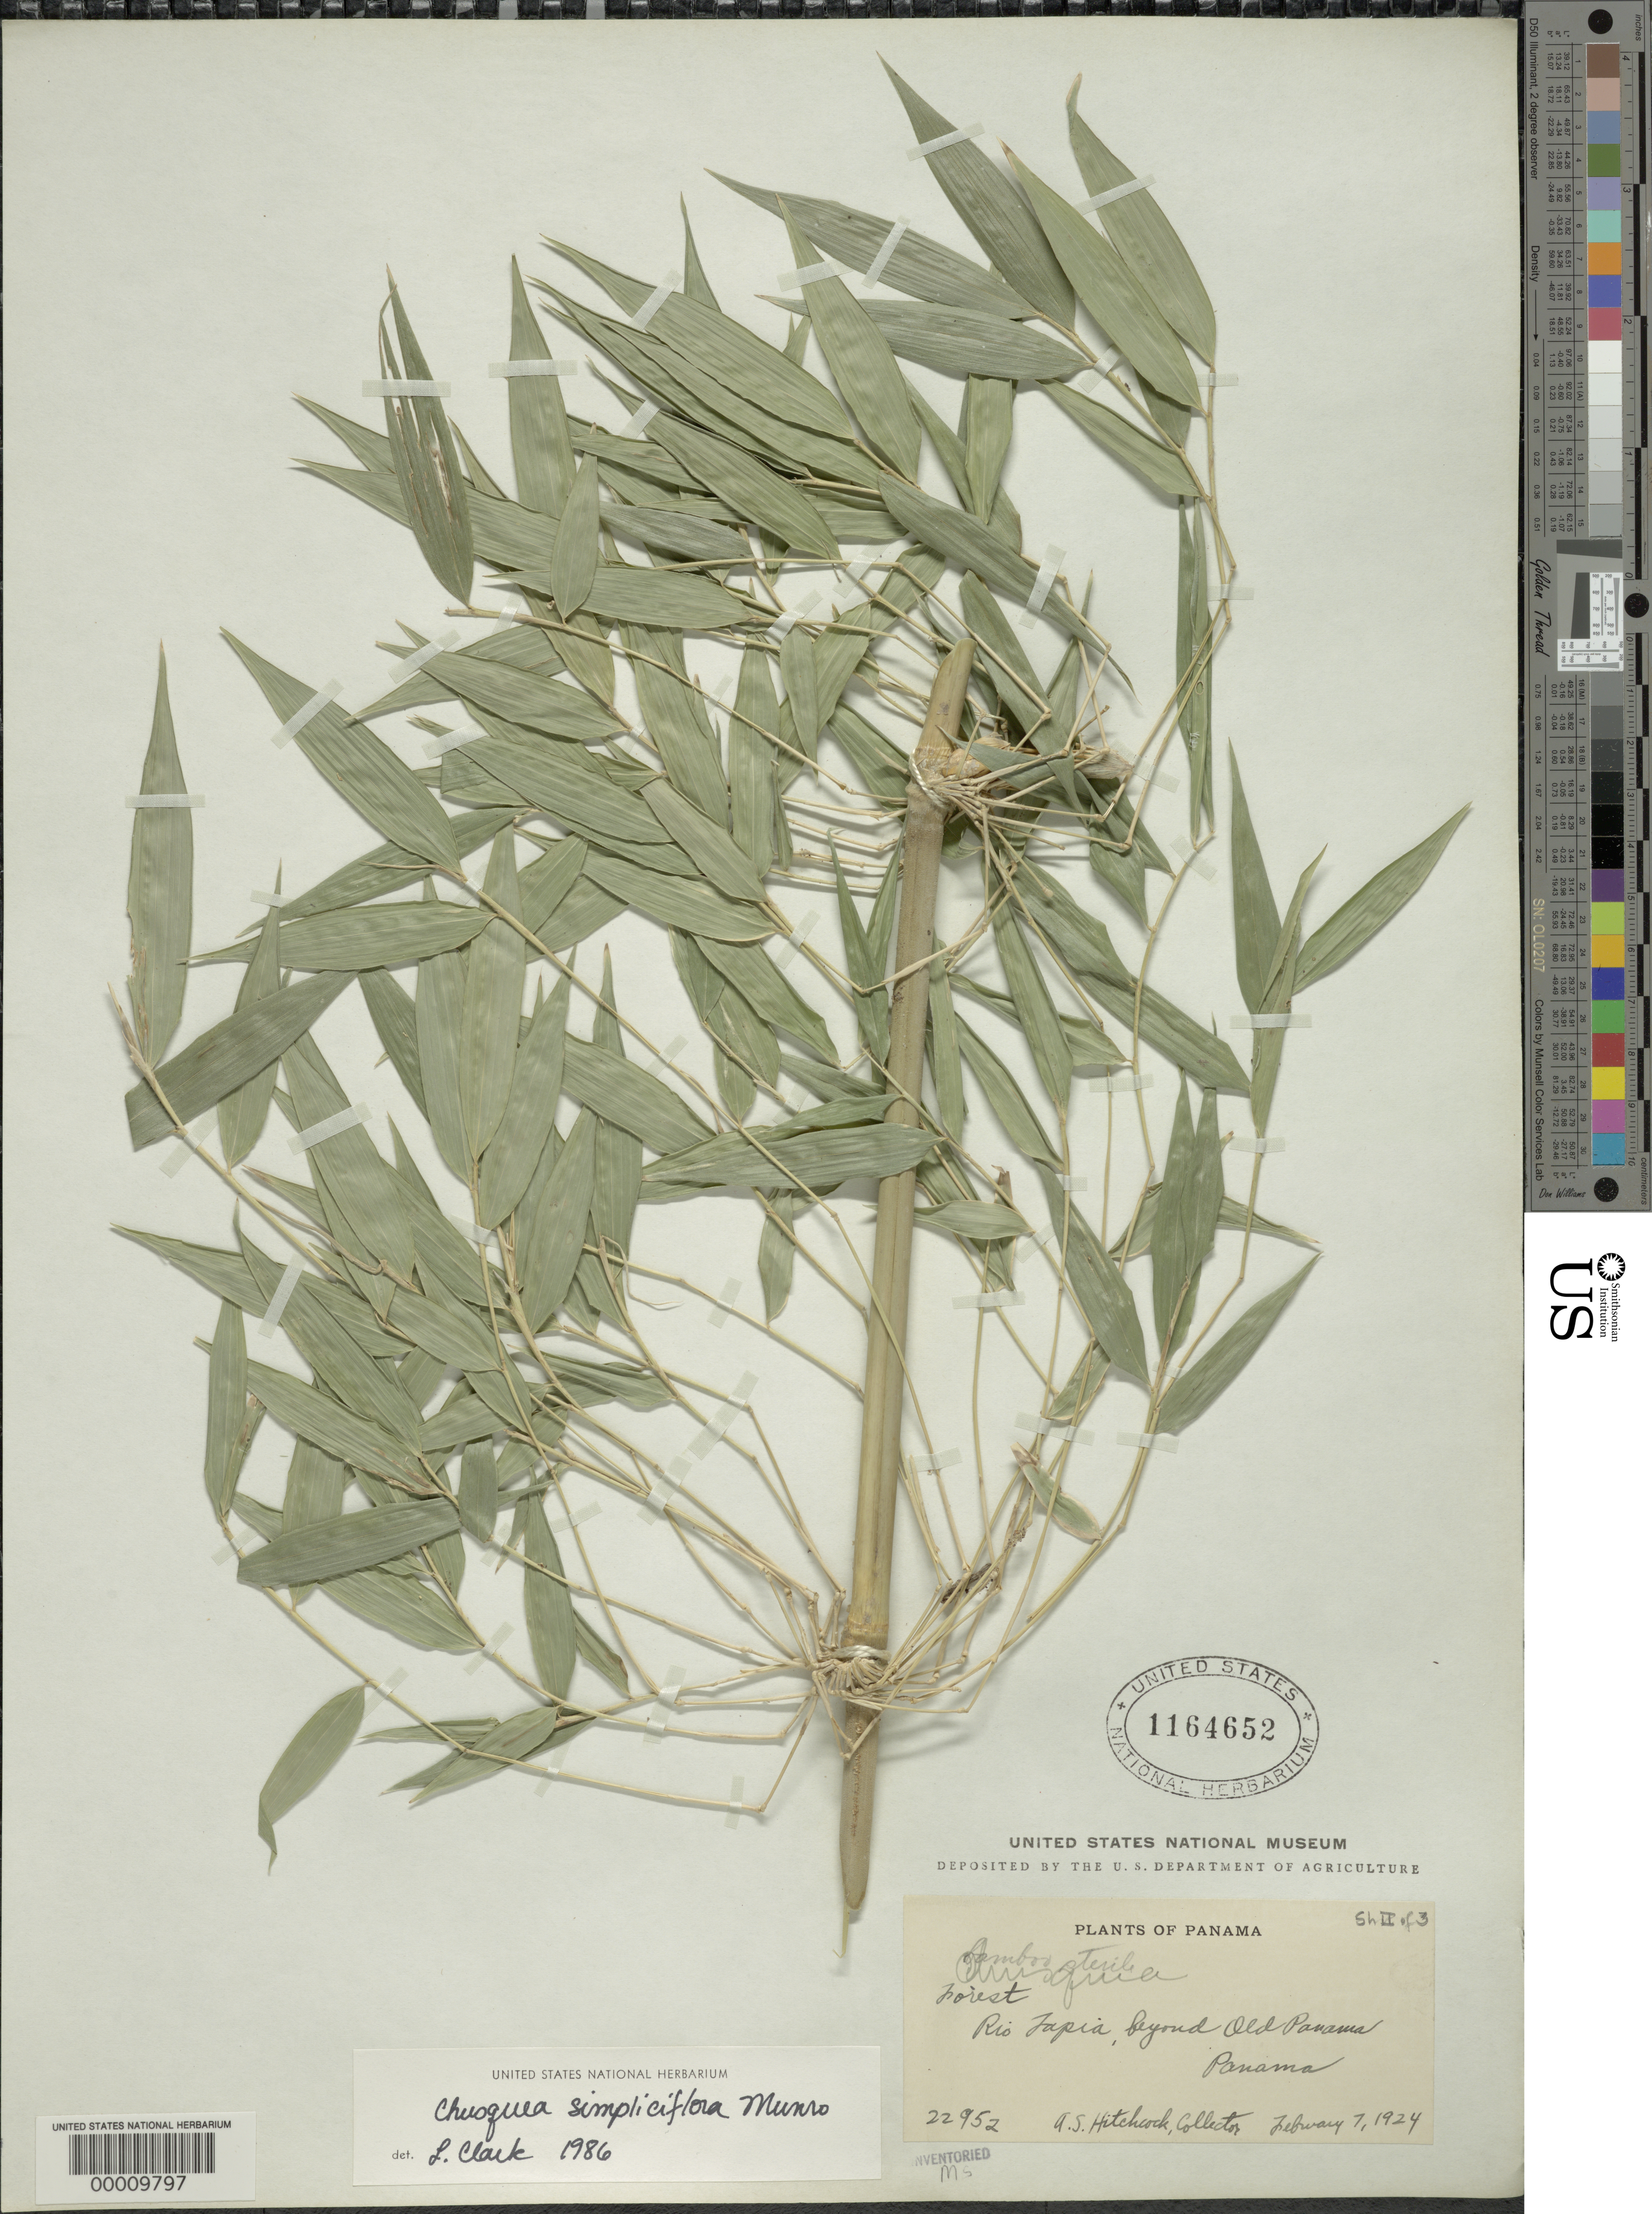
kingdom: Plantae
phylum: Tracheophyta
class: Liliopsida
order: Poales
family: Poaceae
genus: Chusquea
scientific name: Chusquea simpliciflora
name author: Munro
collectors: A. S. Hitchcock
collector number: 22952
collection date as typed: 07 Feb 1924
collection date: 1924-02-07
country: Panama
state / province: Panamá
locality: Rio Tapia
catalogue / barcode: US 1164652